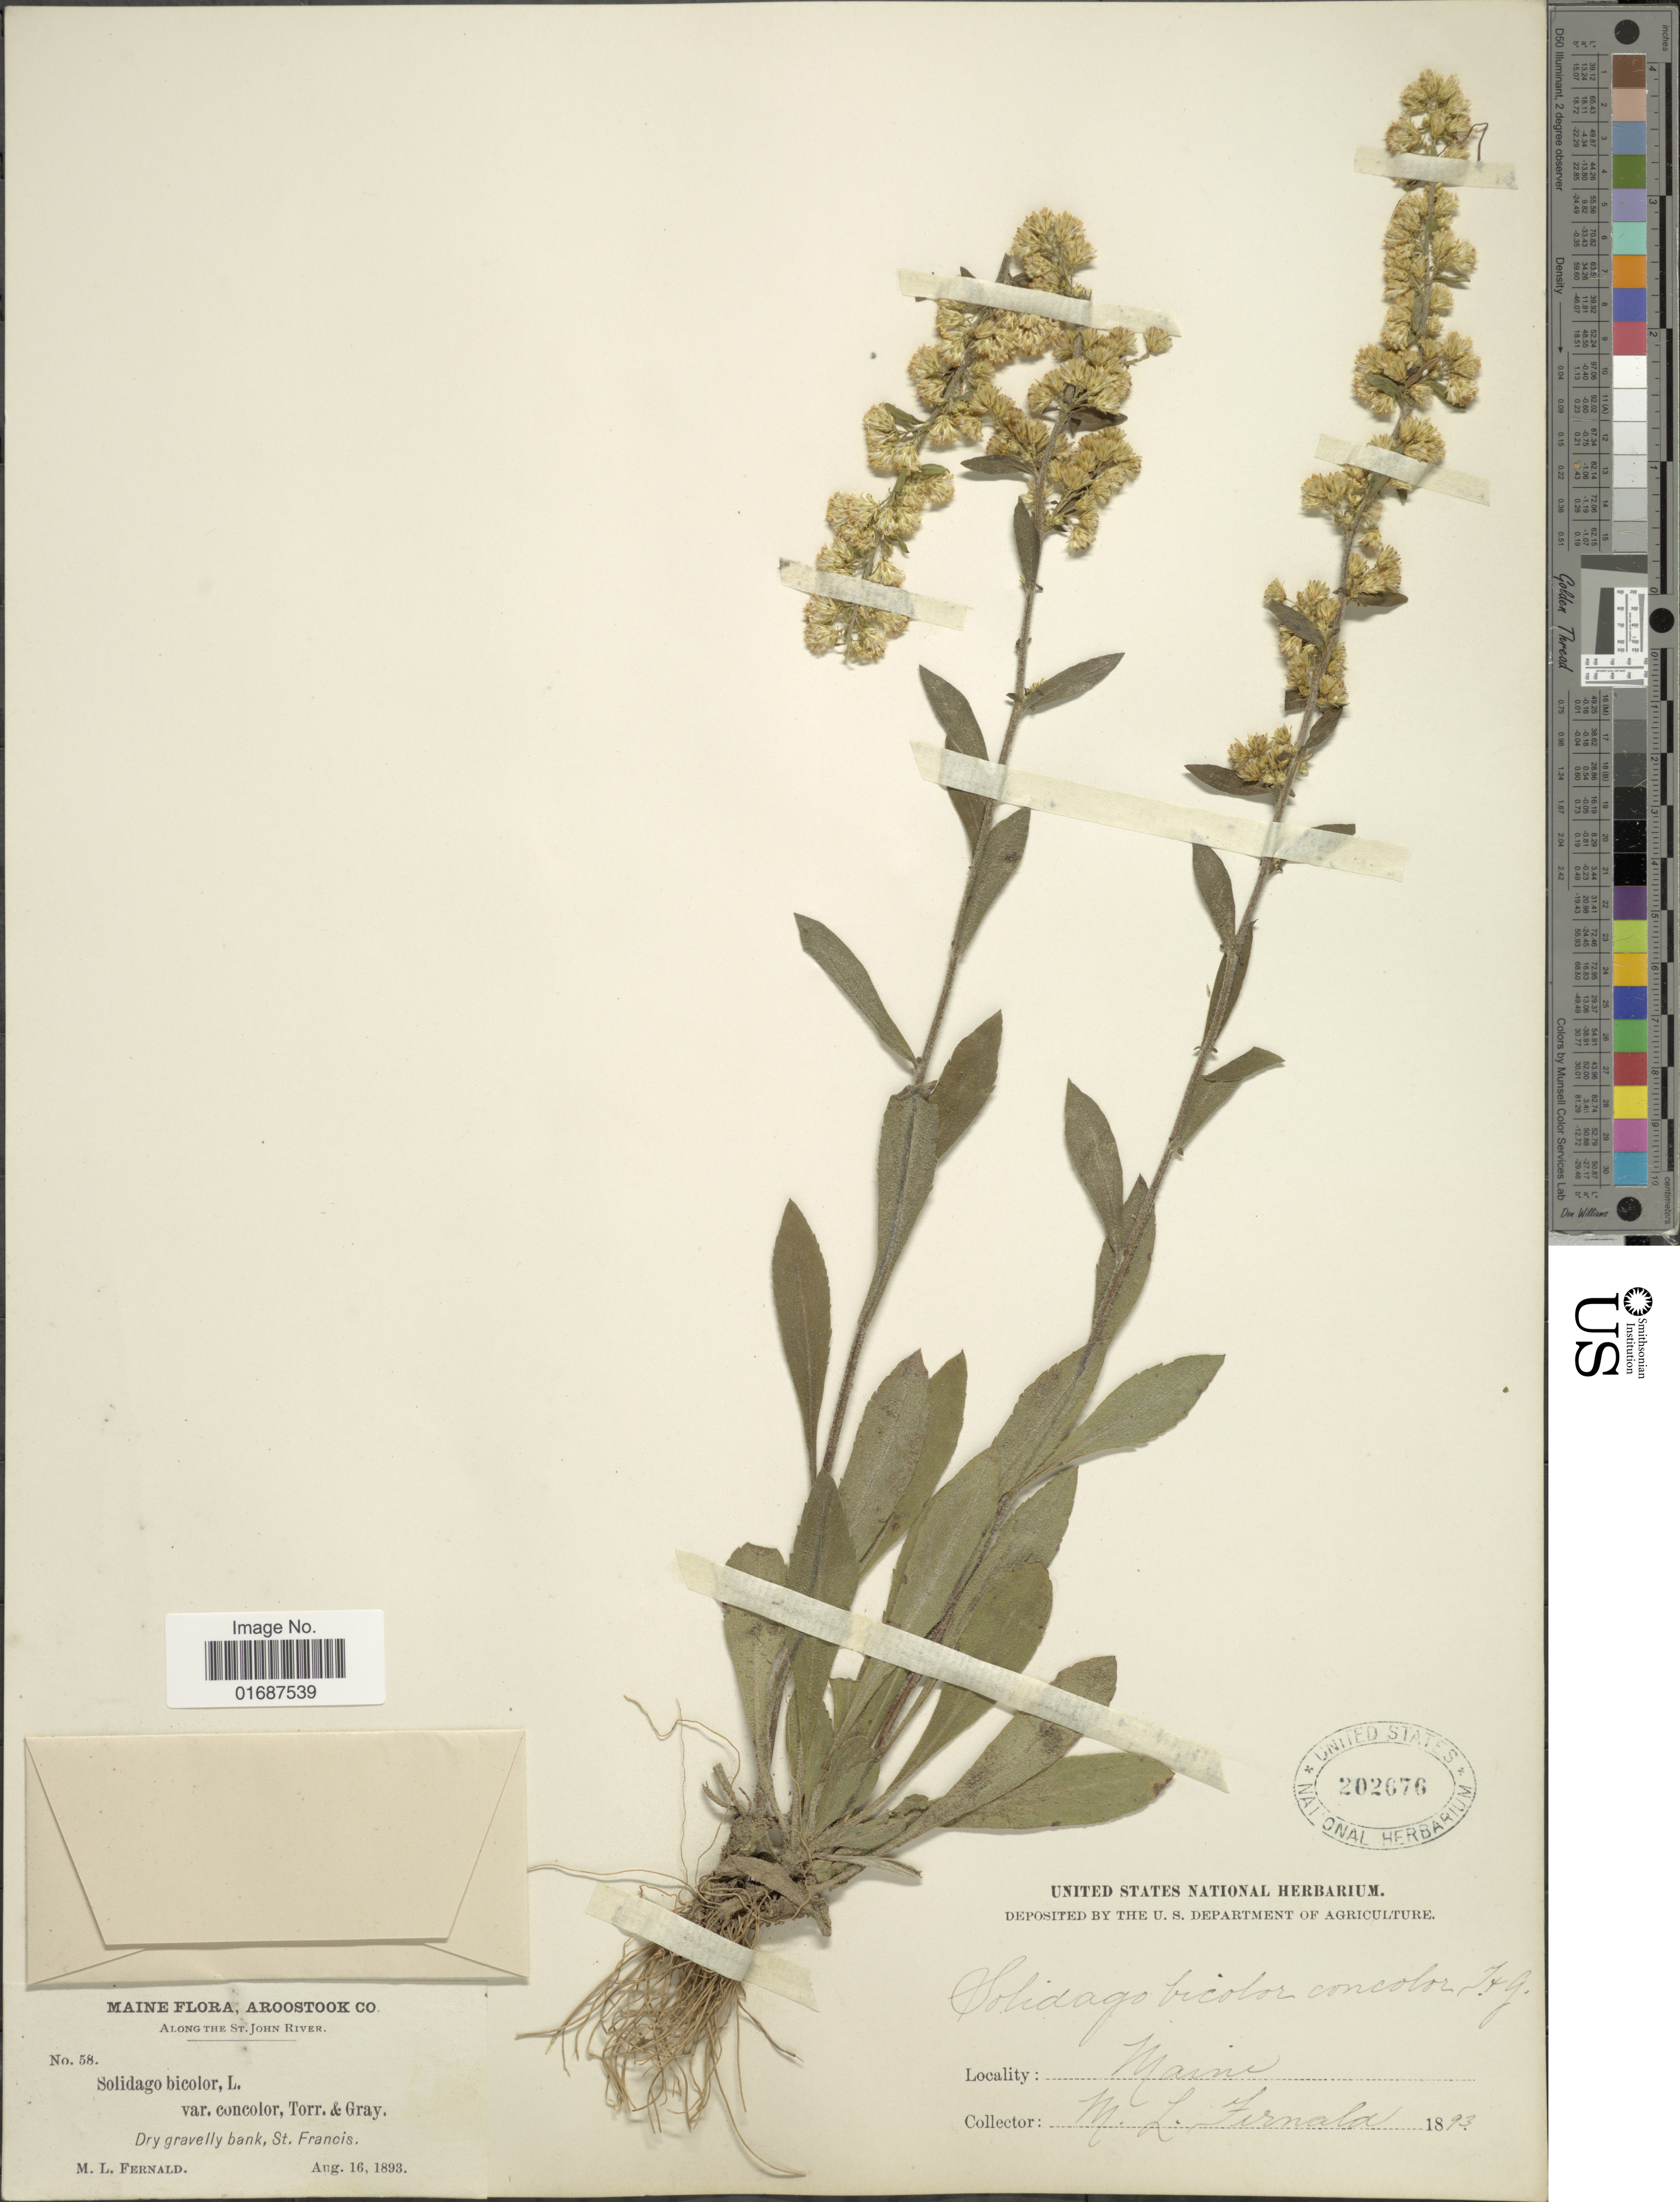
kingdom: Plantae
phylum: Tracheophyta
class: Magnoliopsida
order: Asterales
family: Asteraceae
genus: Solidago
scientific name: Solidago hispida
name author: Muhl. ex Willd.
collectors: M. L. Fernald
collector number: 58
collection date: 1893-08-16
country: United States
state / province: Maine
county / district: Aroostook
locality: Along the St. John River. St. Francis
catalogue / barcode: US 202676